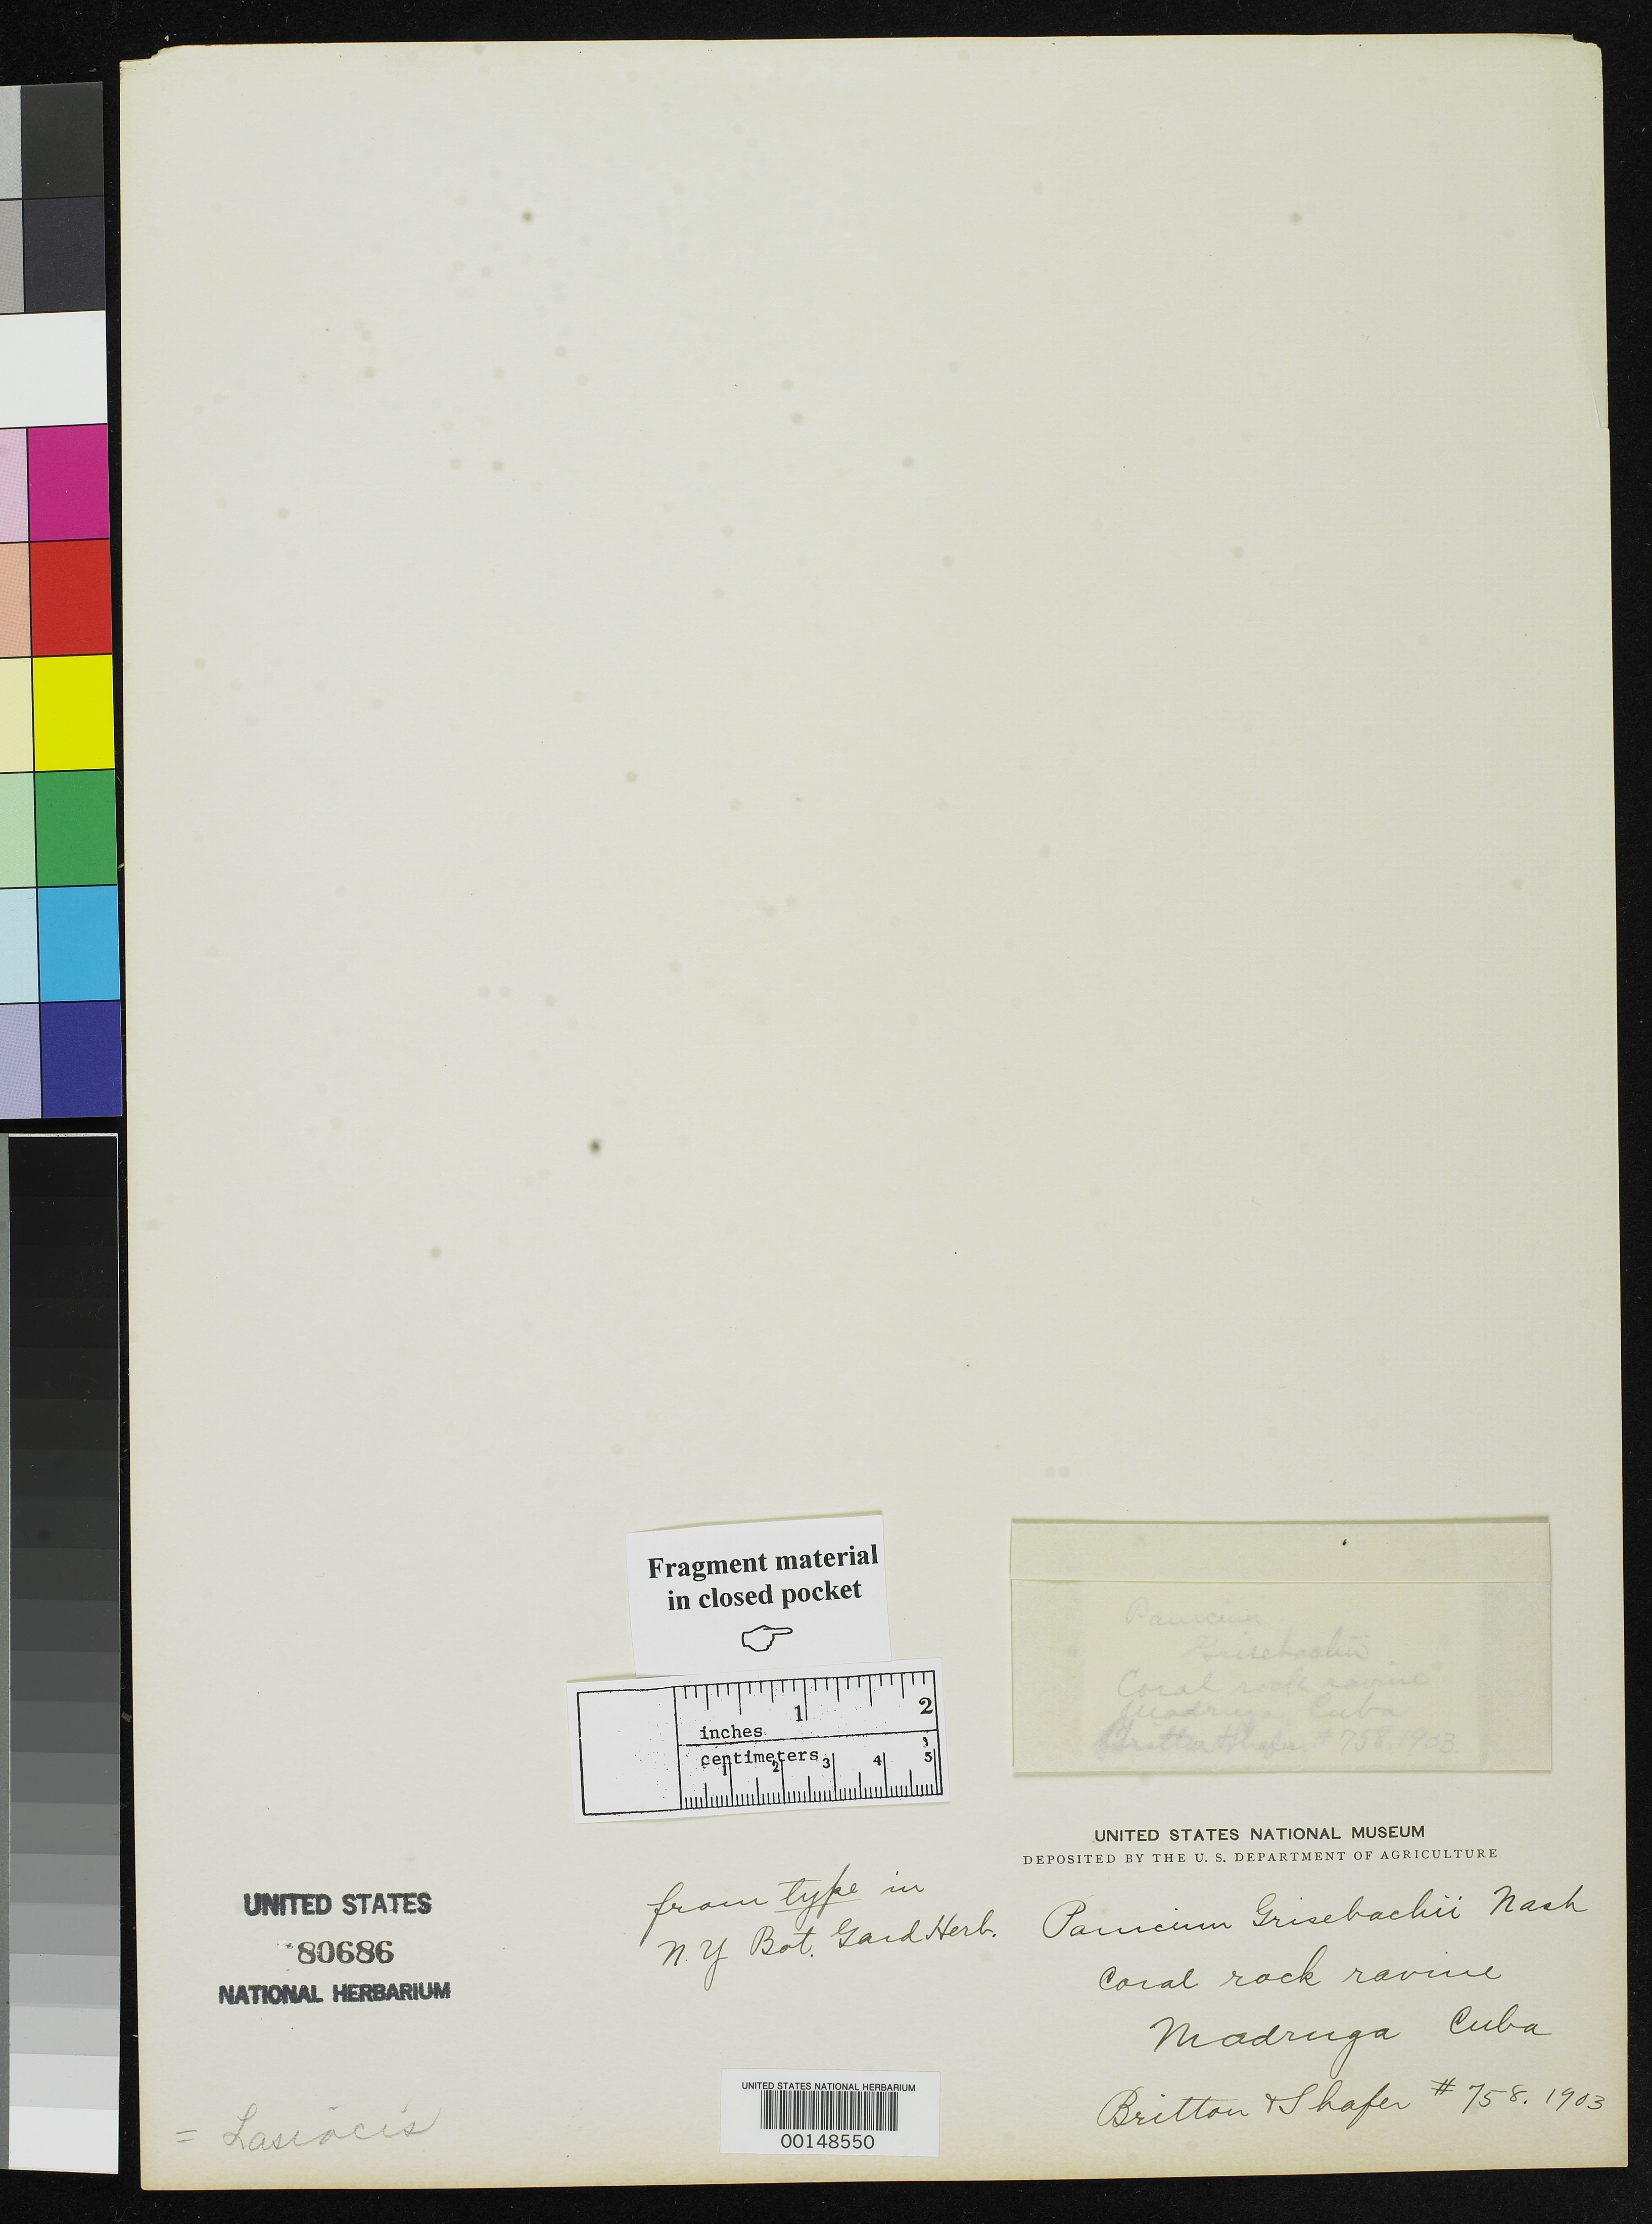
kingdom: Plantae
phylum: Tracheophyta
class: Liliopsida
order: Poales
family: Poaceae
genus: Panicum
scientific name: Panicum grisebachii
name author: Nash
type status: Type Fragment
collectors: N. Britton & J. A. Shafer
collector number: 758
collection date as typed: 28 Mar 1908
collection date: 1908-03-28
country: Cuba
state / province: La Habana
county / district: Madruga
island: Greater Antilles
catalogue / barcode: US 80686